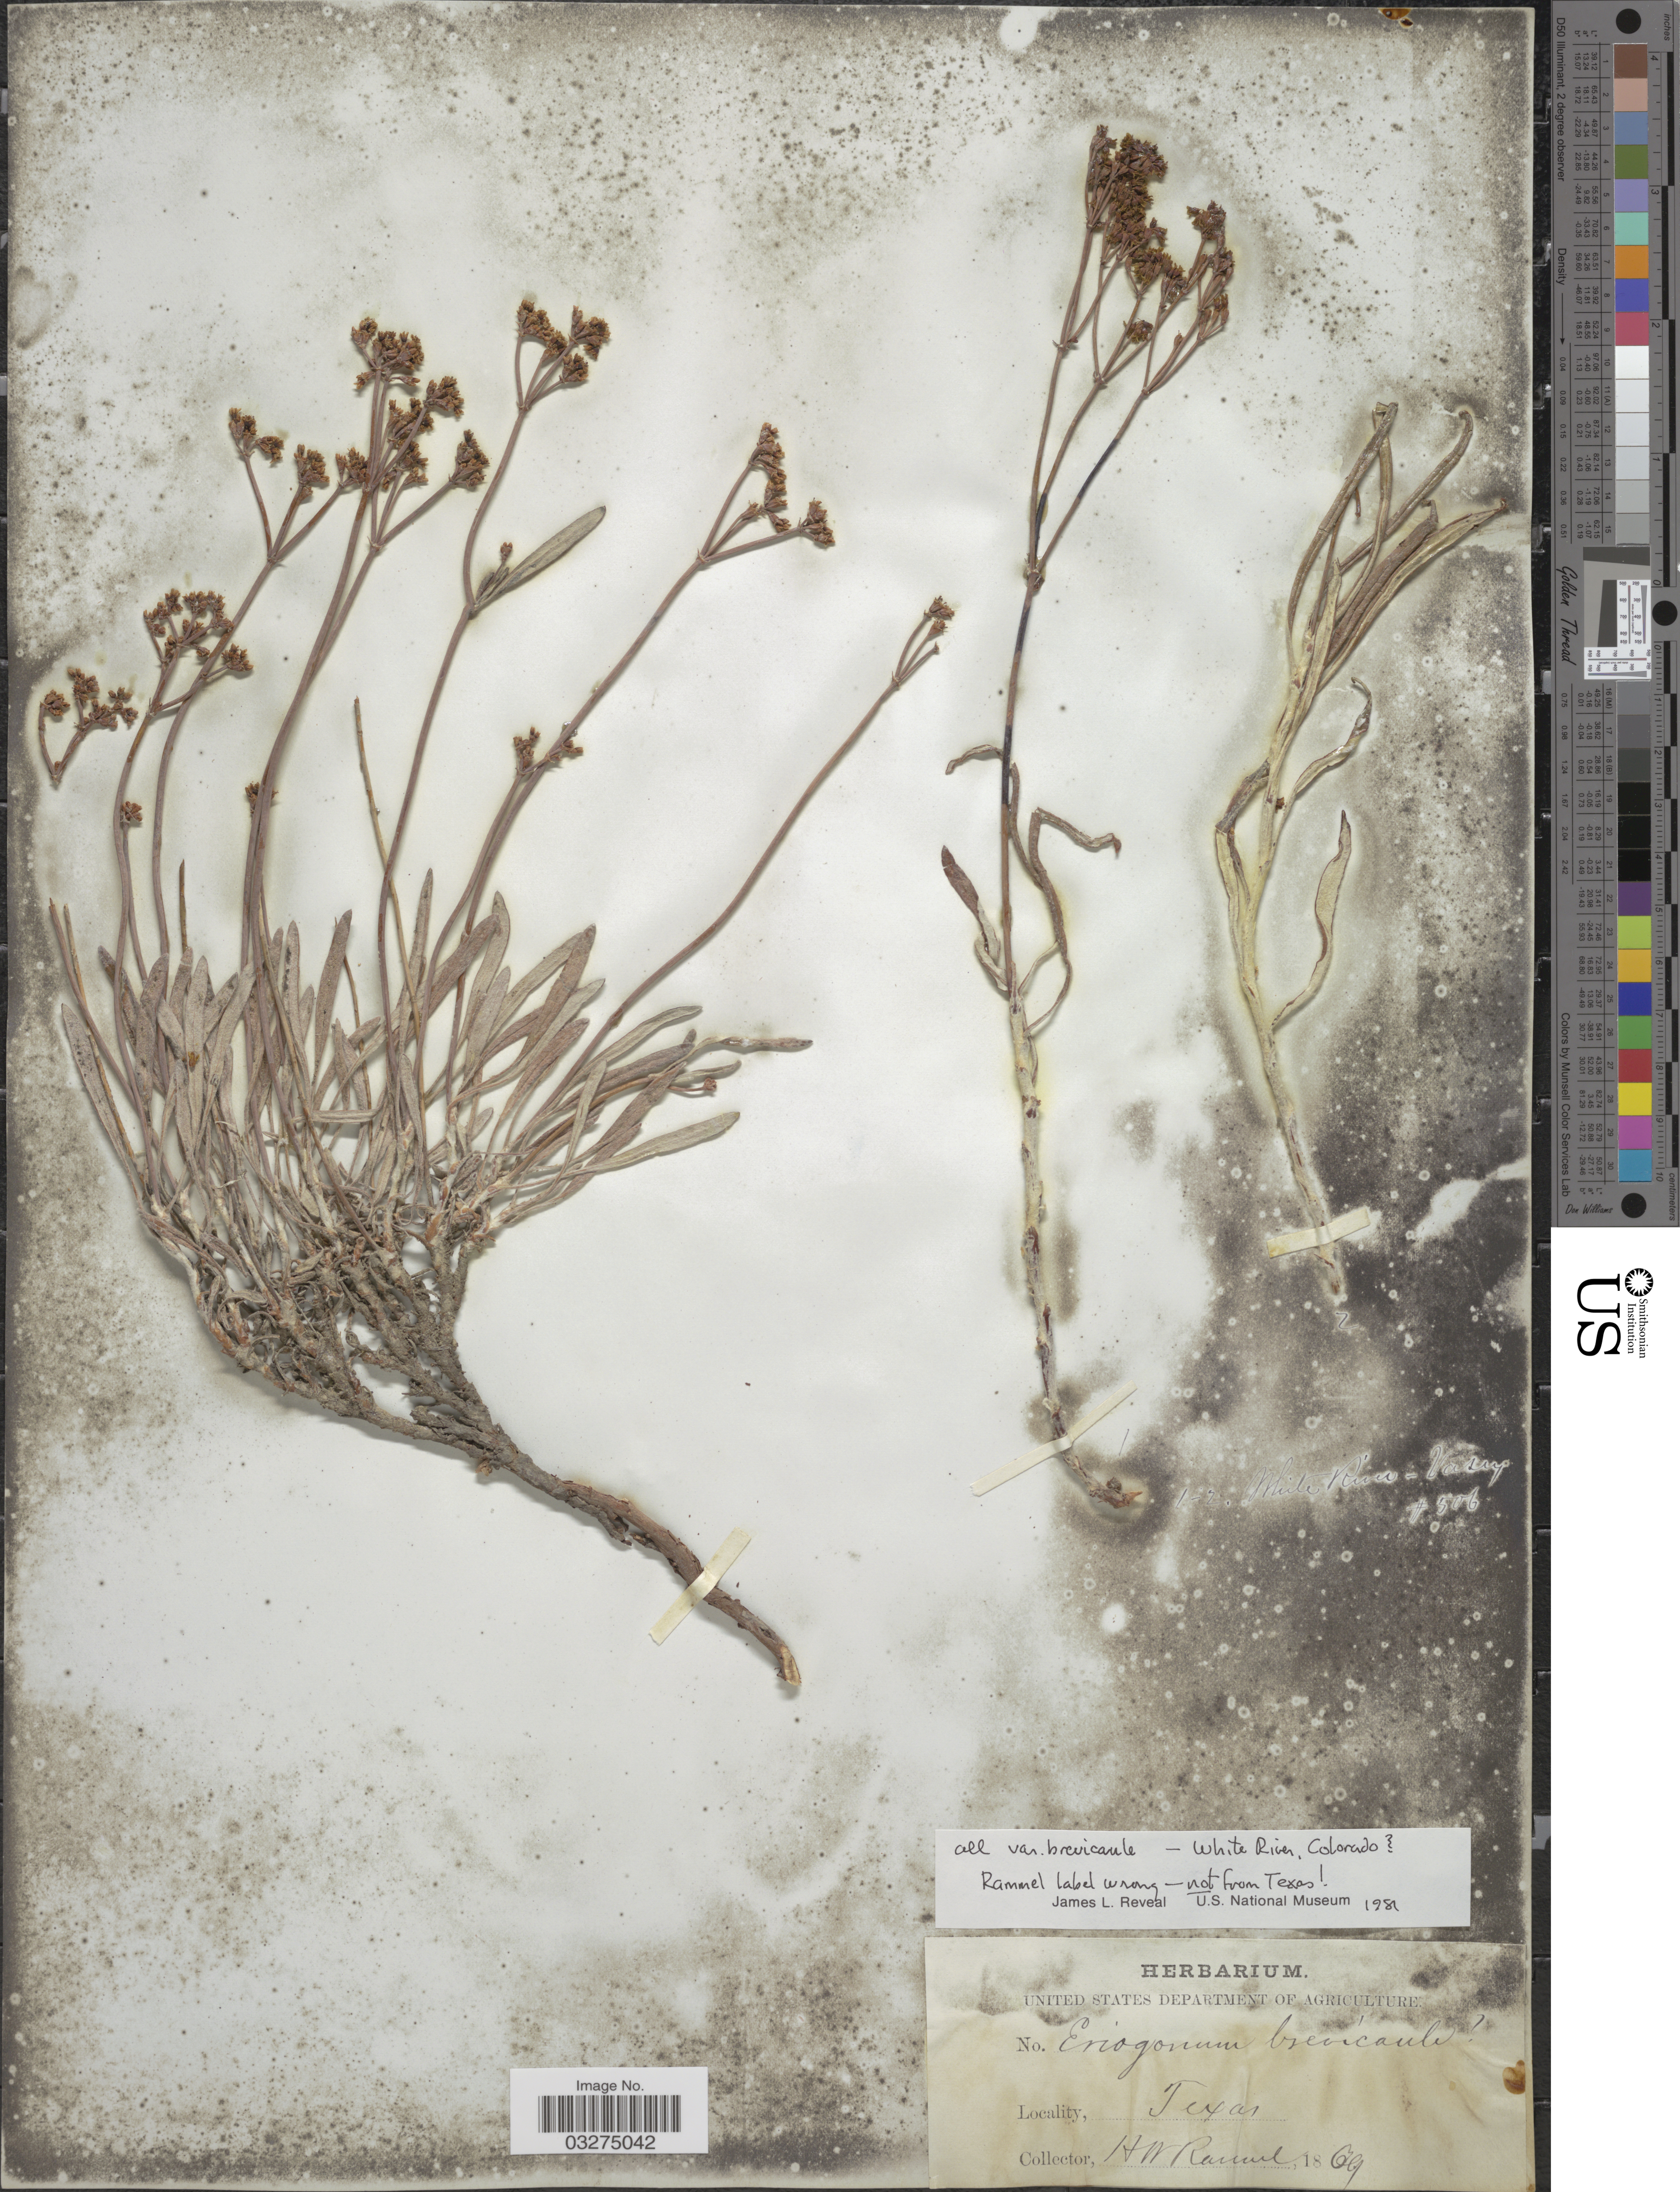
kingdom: Plantae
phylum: Tracheophyta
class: Magnoliopsida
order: Caryophyllales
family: Polygonaceae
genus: Eriogonum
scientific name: Eriogonum brevicaule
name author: Nutt.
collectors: H. Ravenel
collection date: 1869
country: United States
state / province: Texas